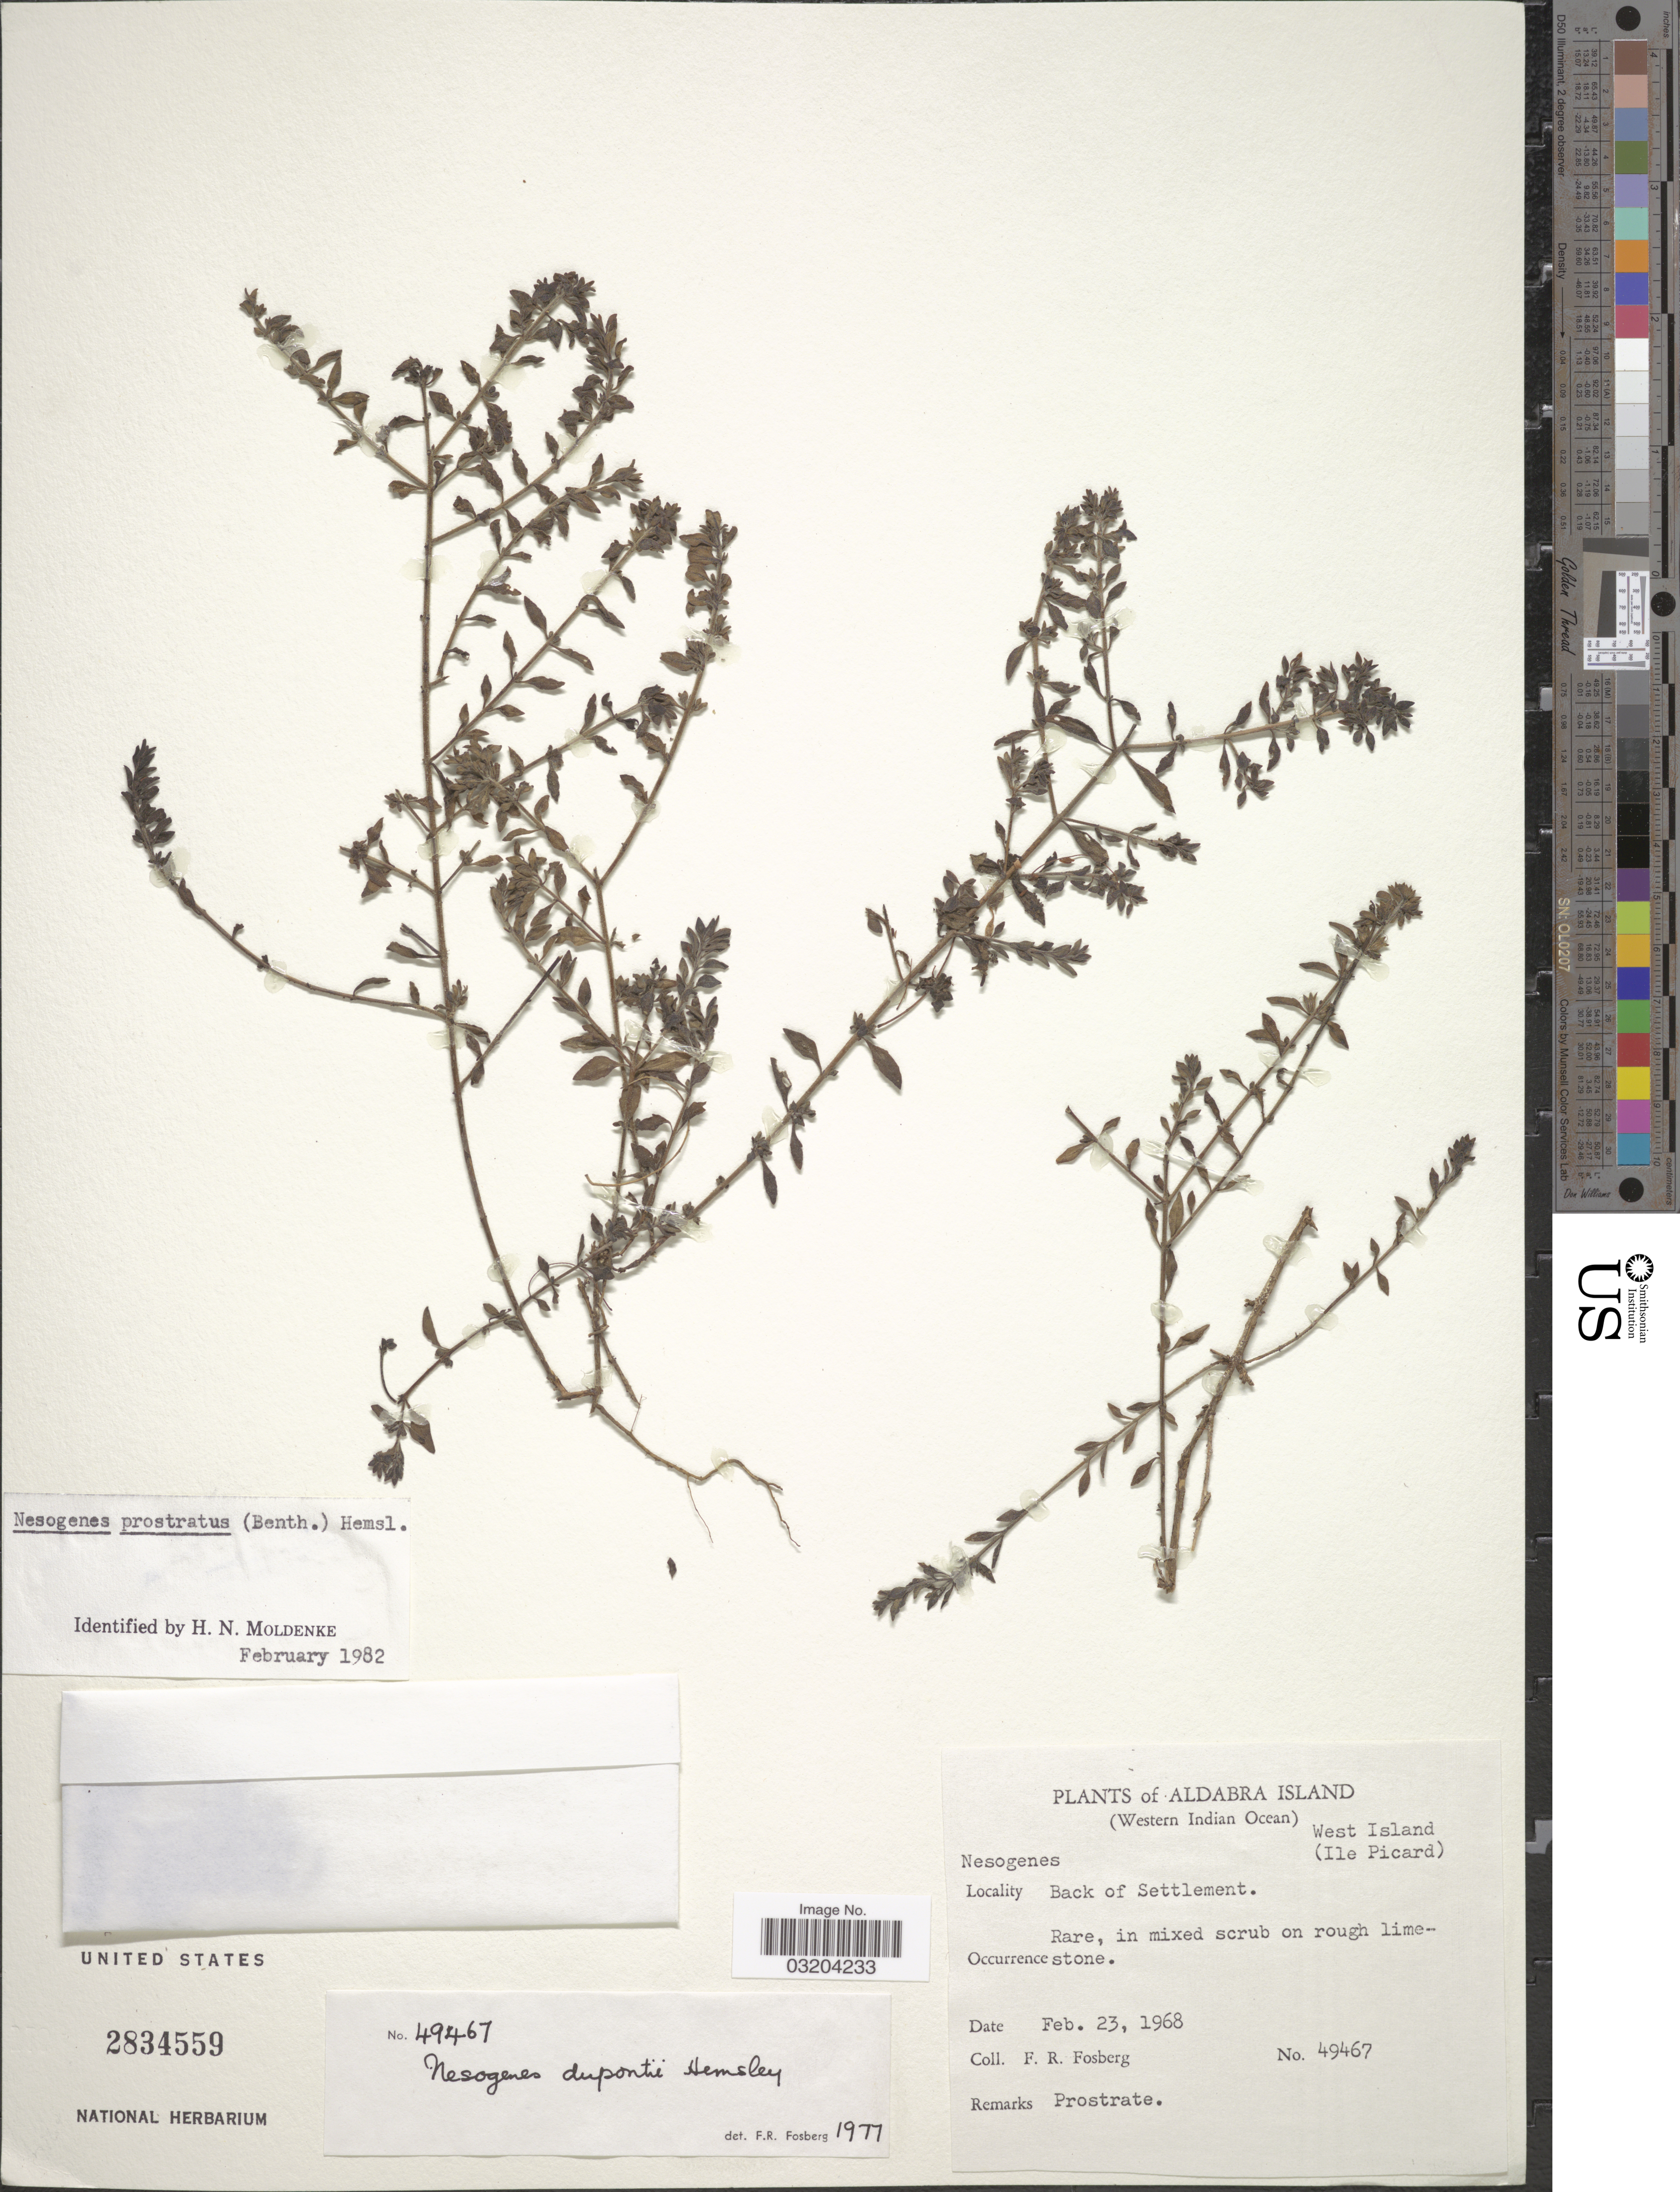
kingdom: Plantae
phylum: Tracheophyta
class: Magnoliopsida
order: Lamiales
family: Orobanchaceae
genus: Nesogenes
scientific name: Nesogenes prostrata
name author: (Benth.) Hemsl.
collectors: F. R. Fosberg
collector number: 49467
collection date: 1968-02-23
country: Seychelles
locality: Aldabra Island (Western Indian Ocean), West Island (Ile Picard). Back of Settlement.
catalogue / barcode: US 2834559